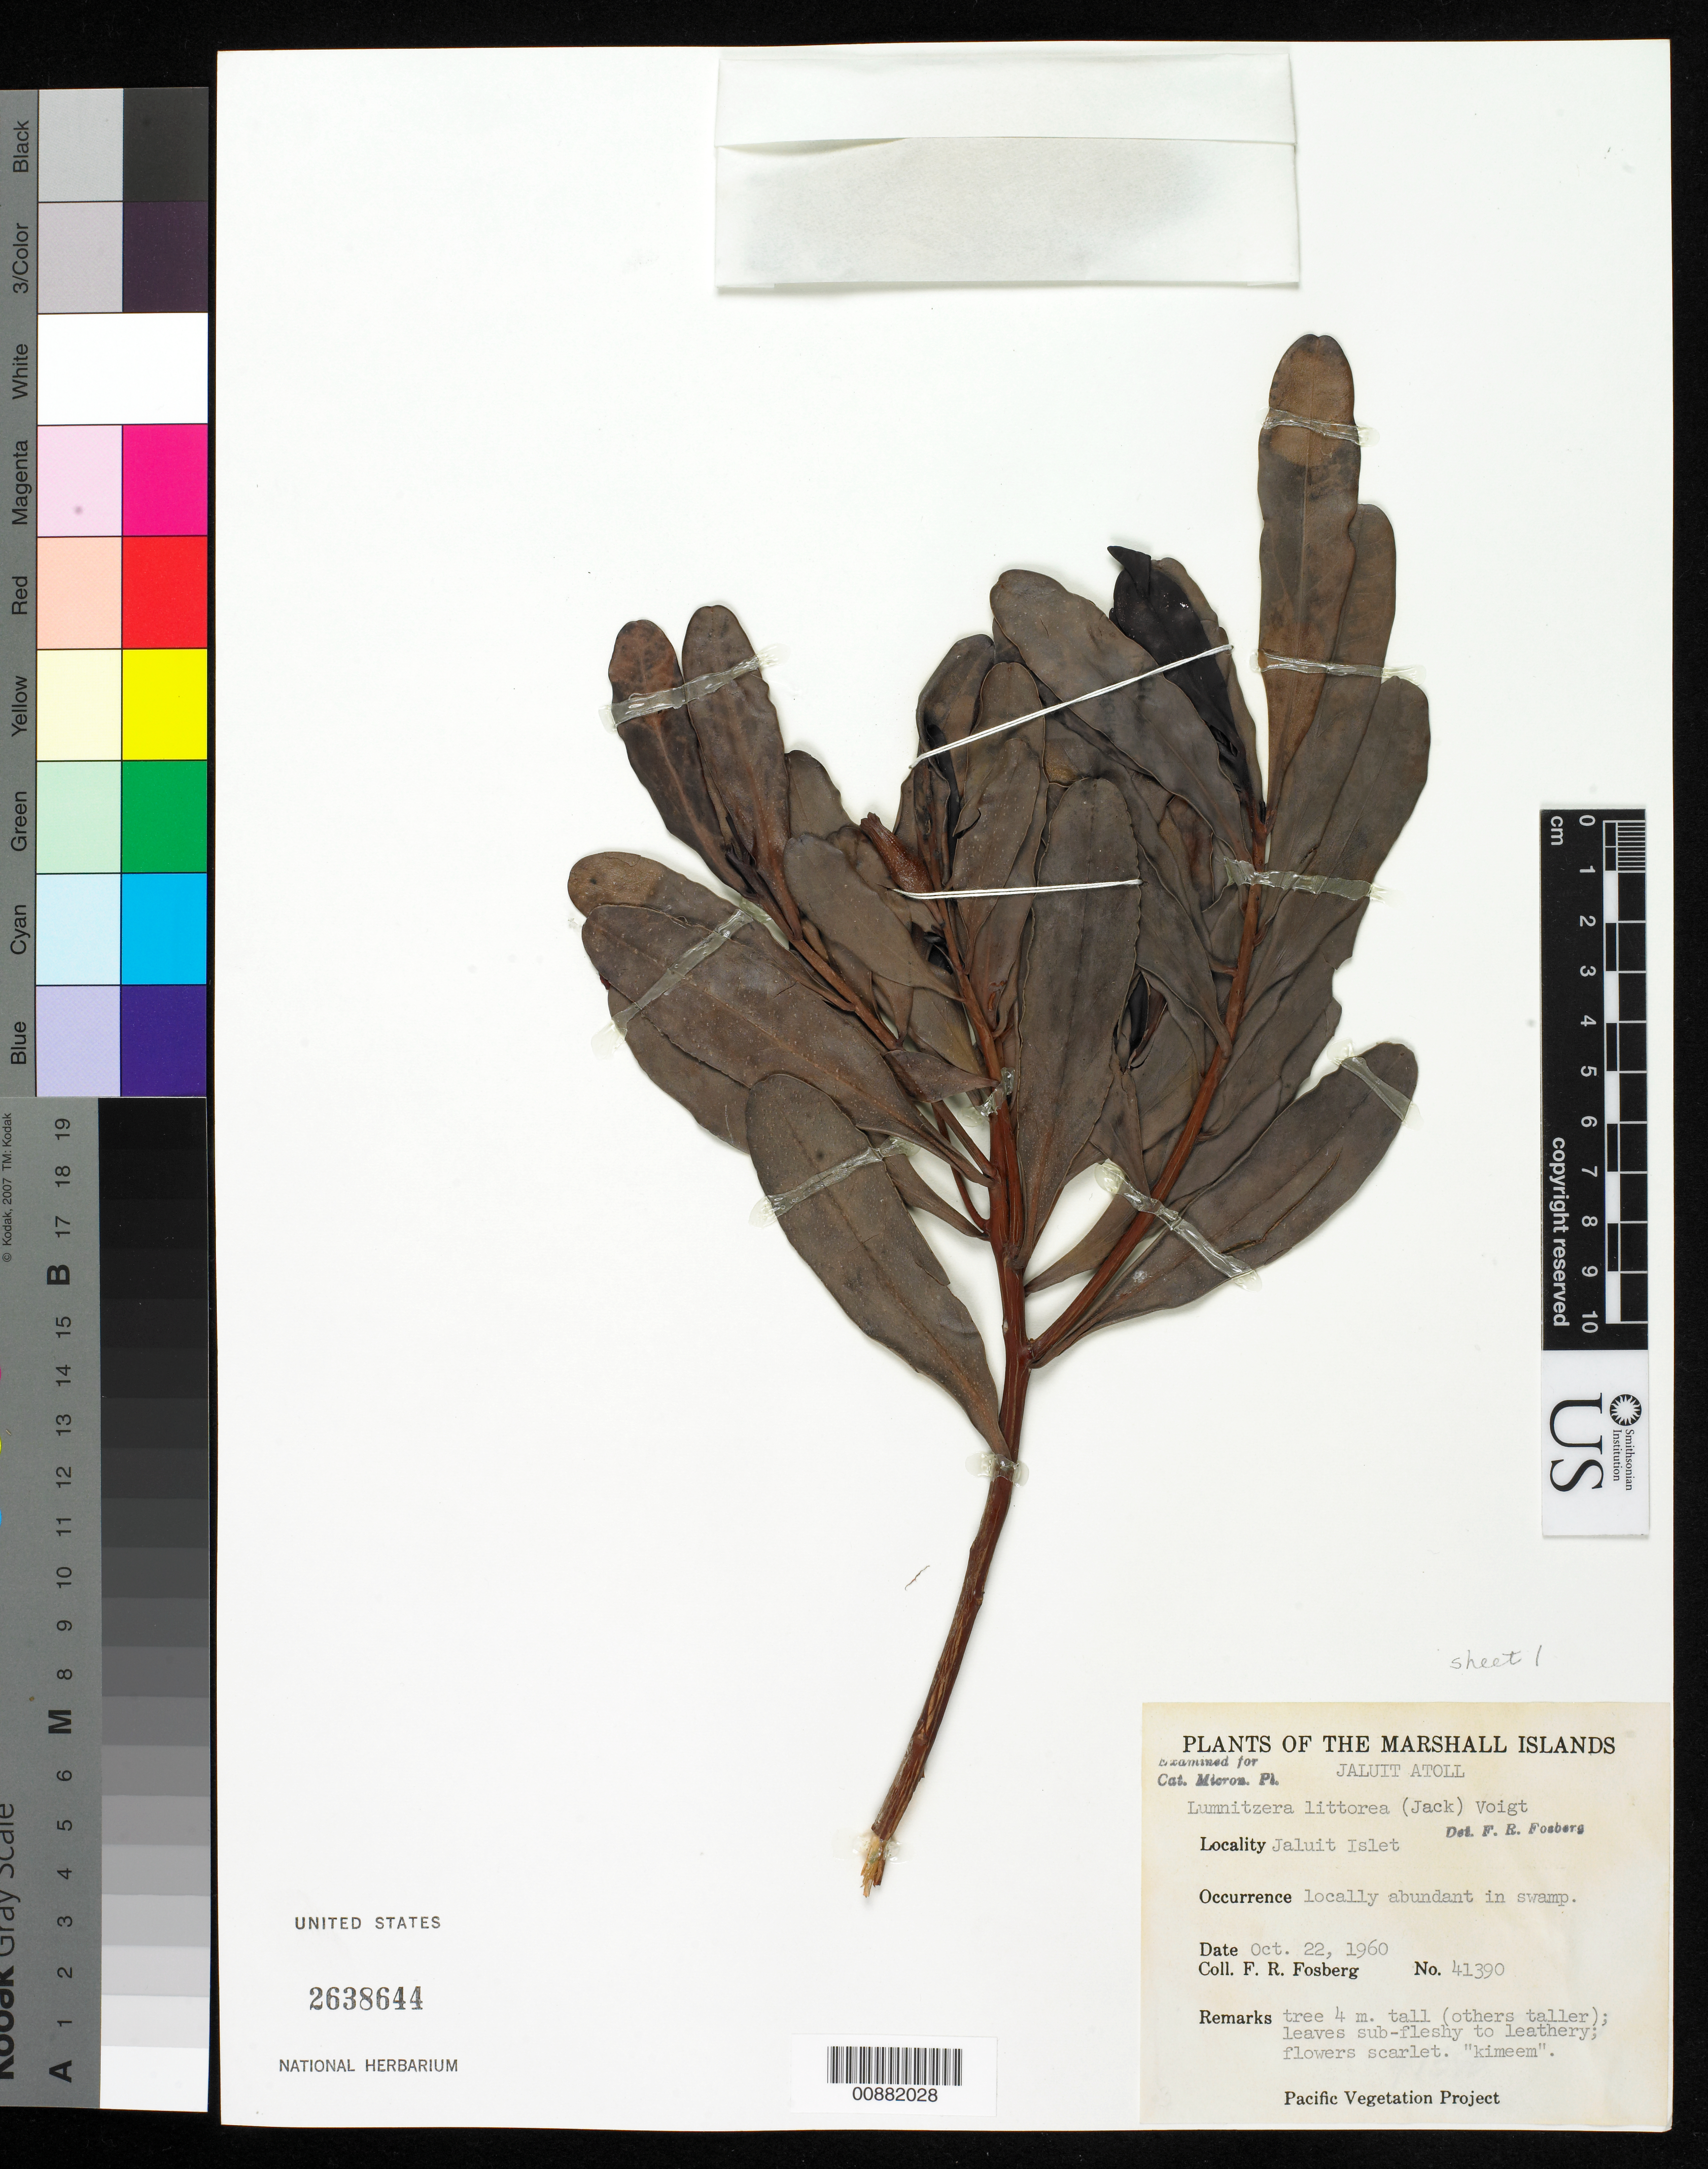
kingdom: Plantae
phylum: Tracheophyta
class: Magnoliopsida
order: Myrtales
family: Combretaceae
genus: Lumnitzera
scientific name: Lumnitzera littorea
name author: (Jack) Voight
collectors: F. R. Fosberg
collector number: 41390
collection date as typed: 22 Oct 1960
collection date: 1960-10-22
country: Marshall Islands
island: Jaluit Atoll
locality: Jaluit Islet.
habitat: locally abundant in swamp.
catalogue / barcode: US 2638644